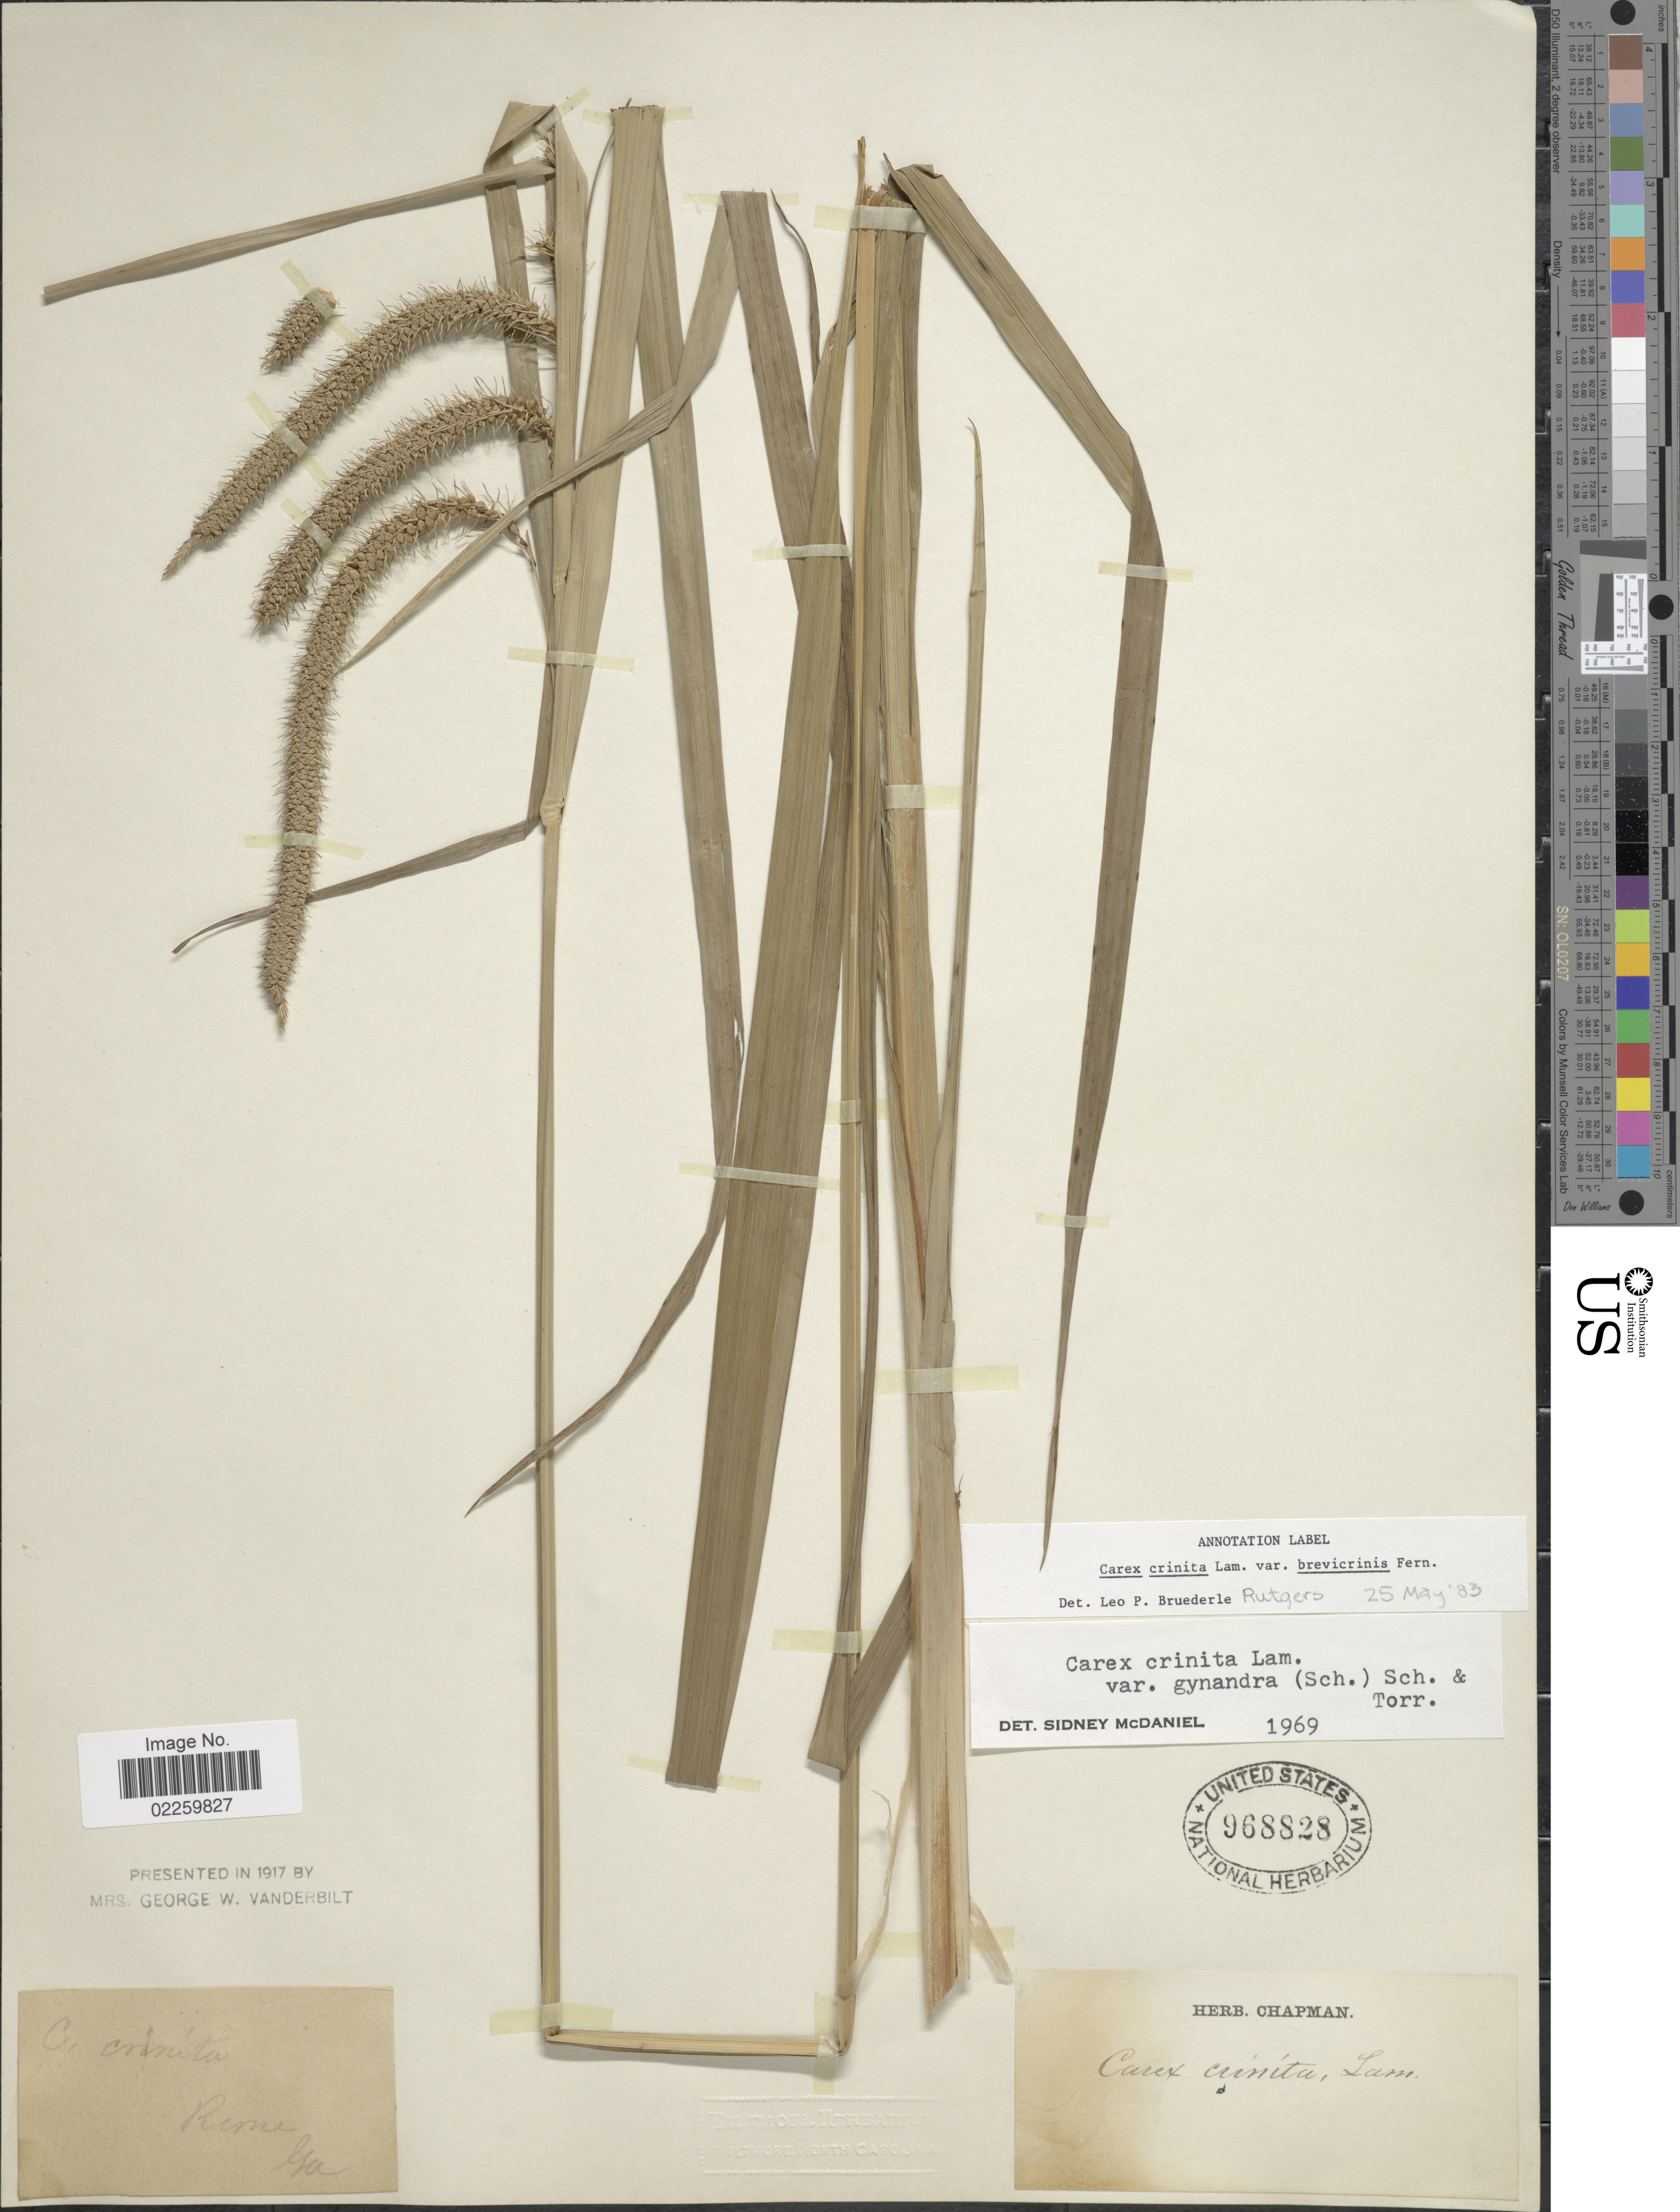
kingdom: Plantae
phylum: Tracheophyta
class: Liliopsida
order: Poales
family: Cyperaceae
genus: Carex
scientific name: Carex crinita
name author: Lam.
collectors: ex herb. Chapman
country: United States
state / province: Georgia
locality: Rimi, Ga.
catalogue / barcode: US 968828